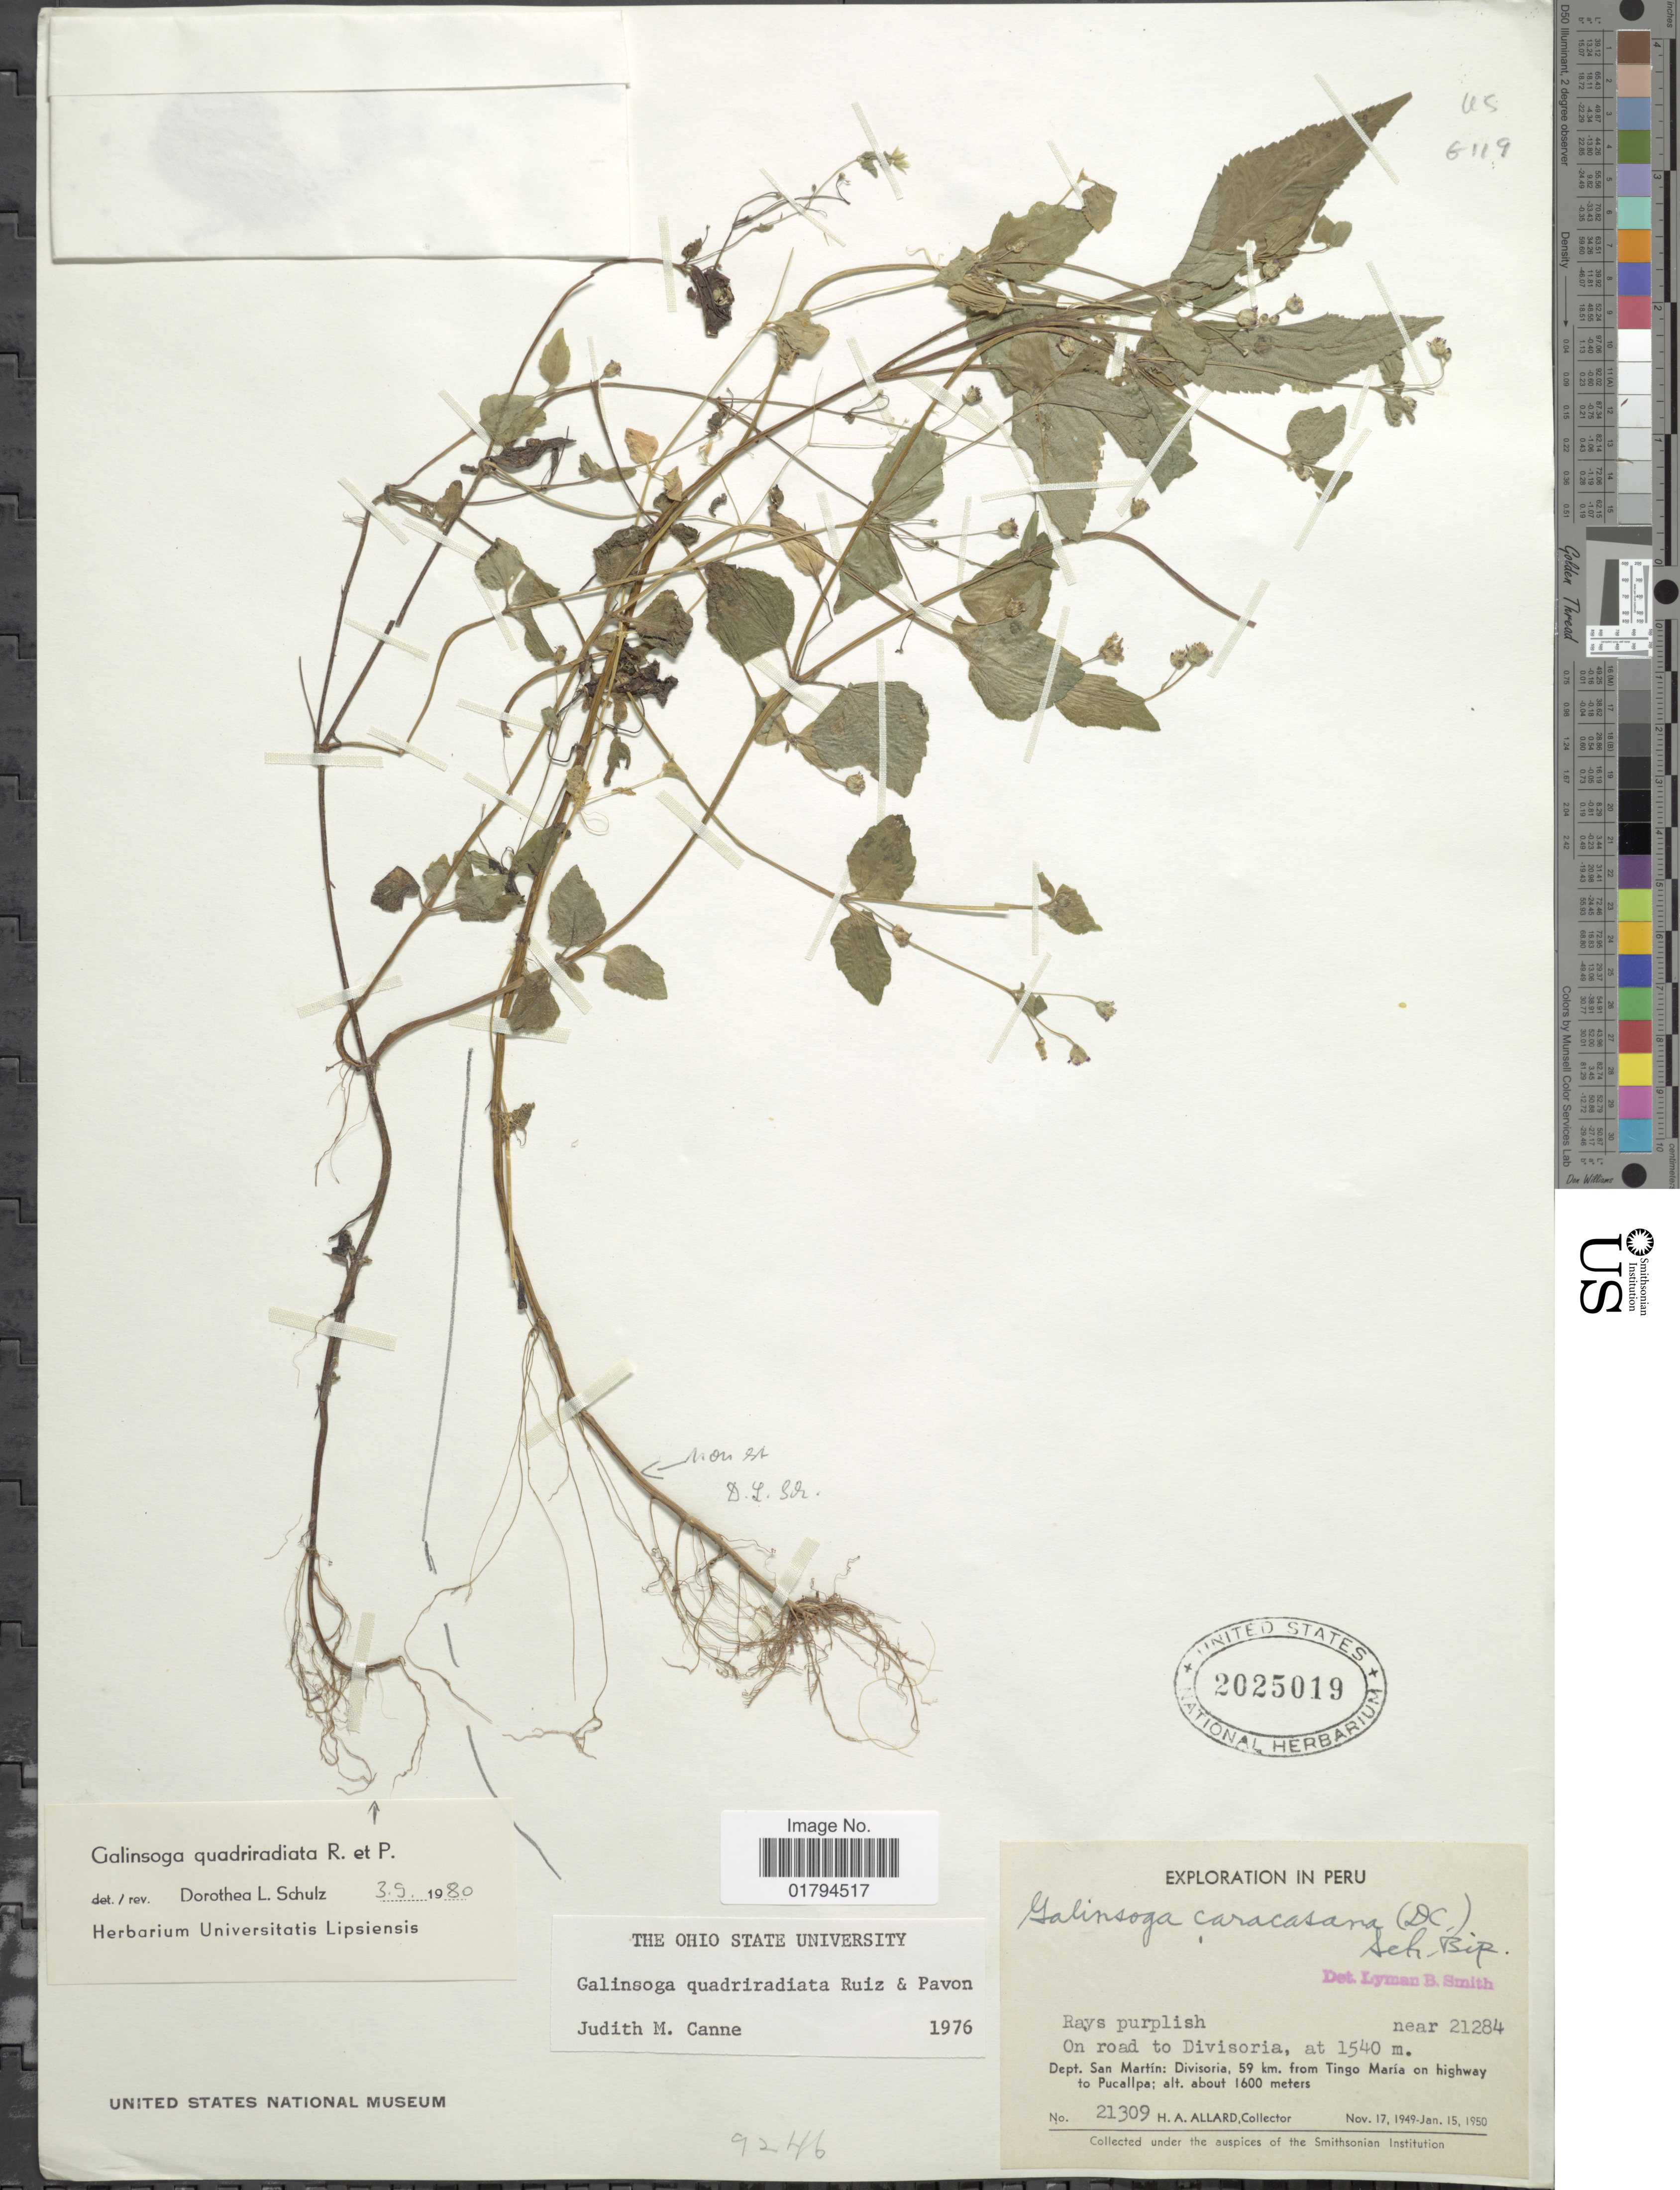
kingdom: Plantae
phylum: Tracheophyta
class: Magnoliopsida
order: Asterales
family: Asteraceae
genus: Galinsoga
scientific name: Galinsoga quadriradiata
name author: Ruiz & Pav.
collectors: H. A. Allard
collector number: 21309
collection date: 1949-11-17/1950-01-15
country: Peru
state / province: San Martín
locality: Divisoria, 59 km from Tingo Maria on highway to Pucallpa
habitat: on road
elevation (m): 1540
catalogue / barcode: US 2025019